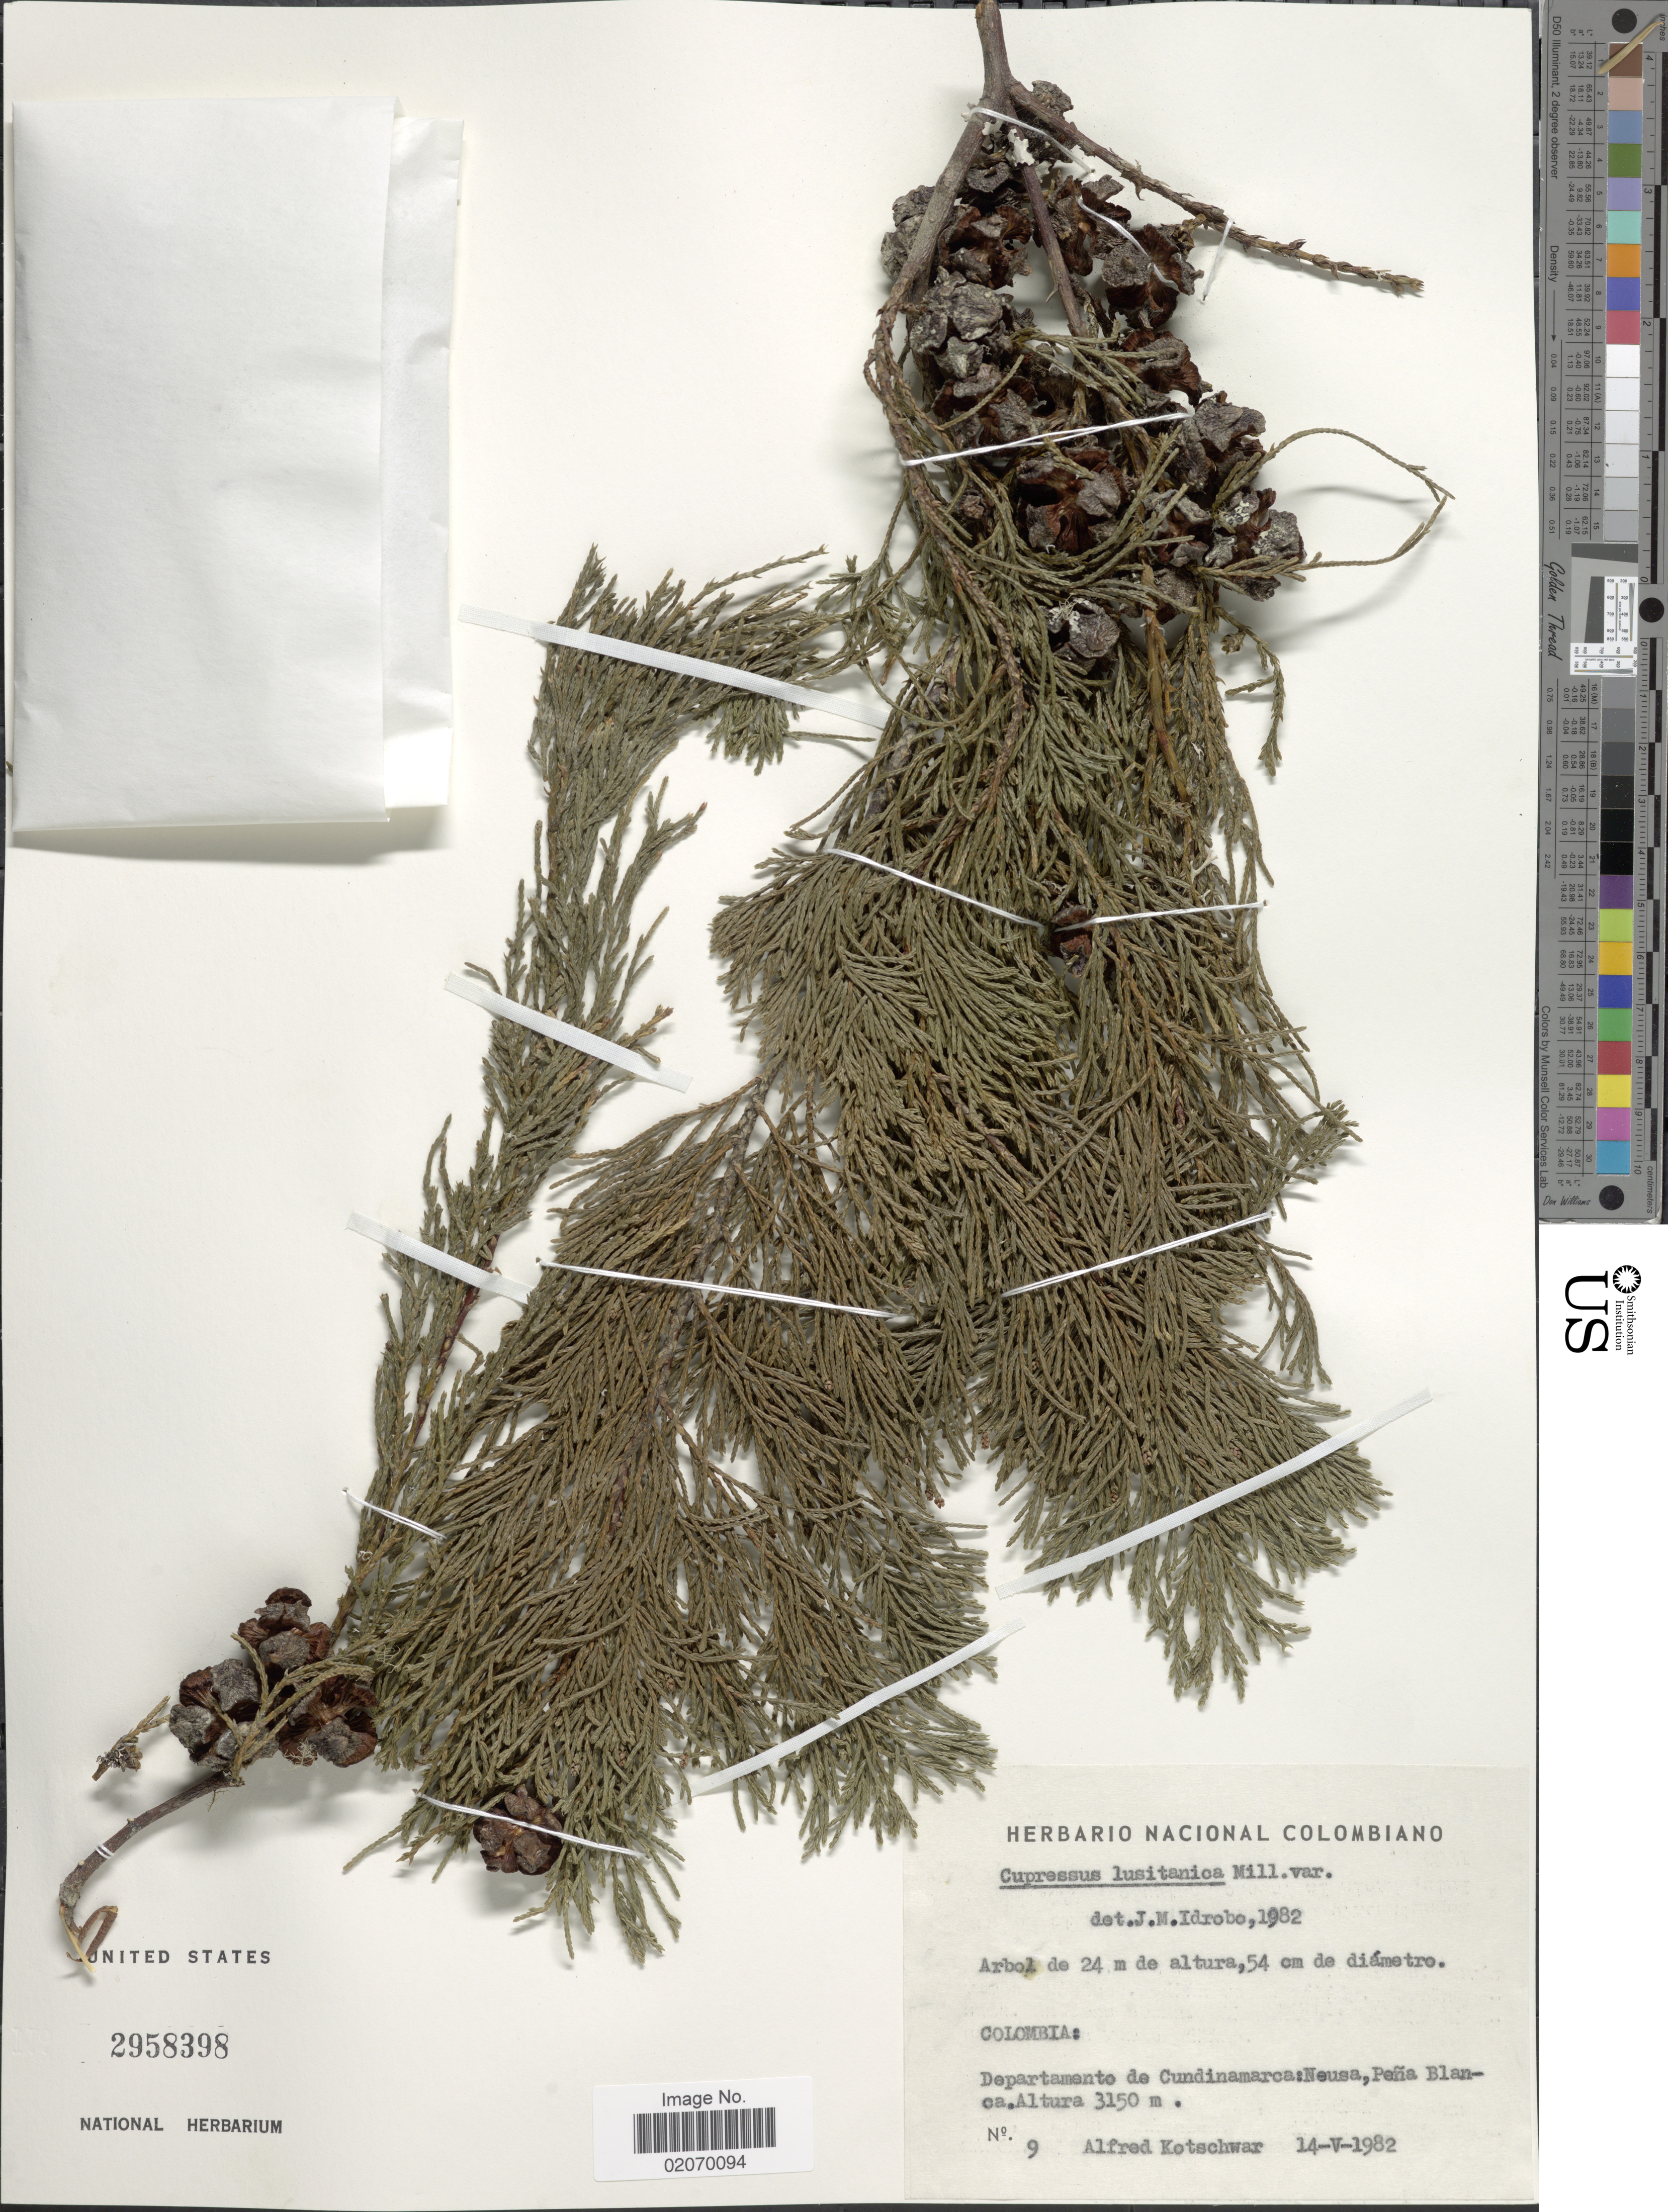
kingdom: Plantae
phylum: Tracheophyta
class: Pinopsida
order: Pinales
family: Cupressaceae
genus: Hesperocyparis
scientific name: Hesperocyparis lusitanica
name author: (Miller) Bartel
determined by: (US) Smithsonian Institution - National Museum of Natural History - Department of Botany (UNITED STATES)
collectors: A. Kotschwar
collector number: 9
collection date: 1982-05-14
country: Colombia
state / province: Cundinamarca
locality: Pena Blanca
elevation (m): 3150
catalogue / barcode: US 2958398